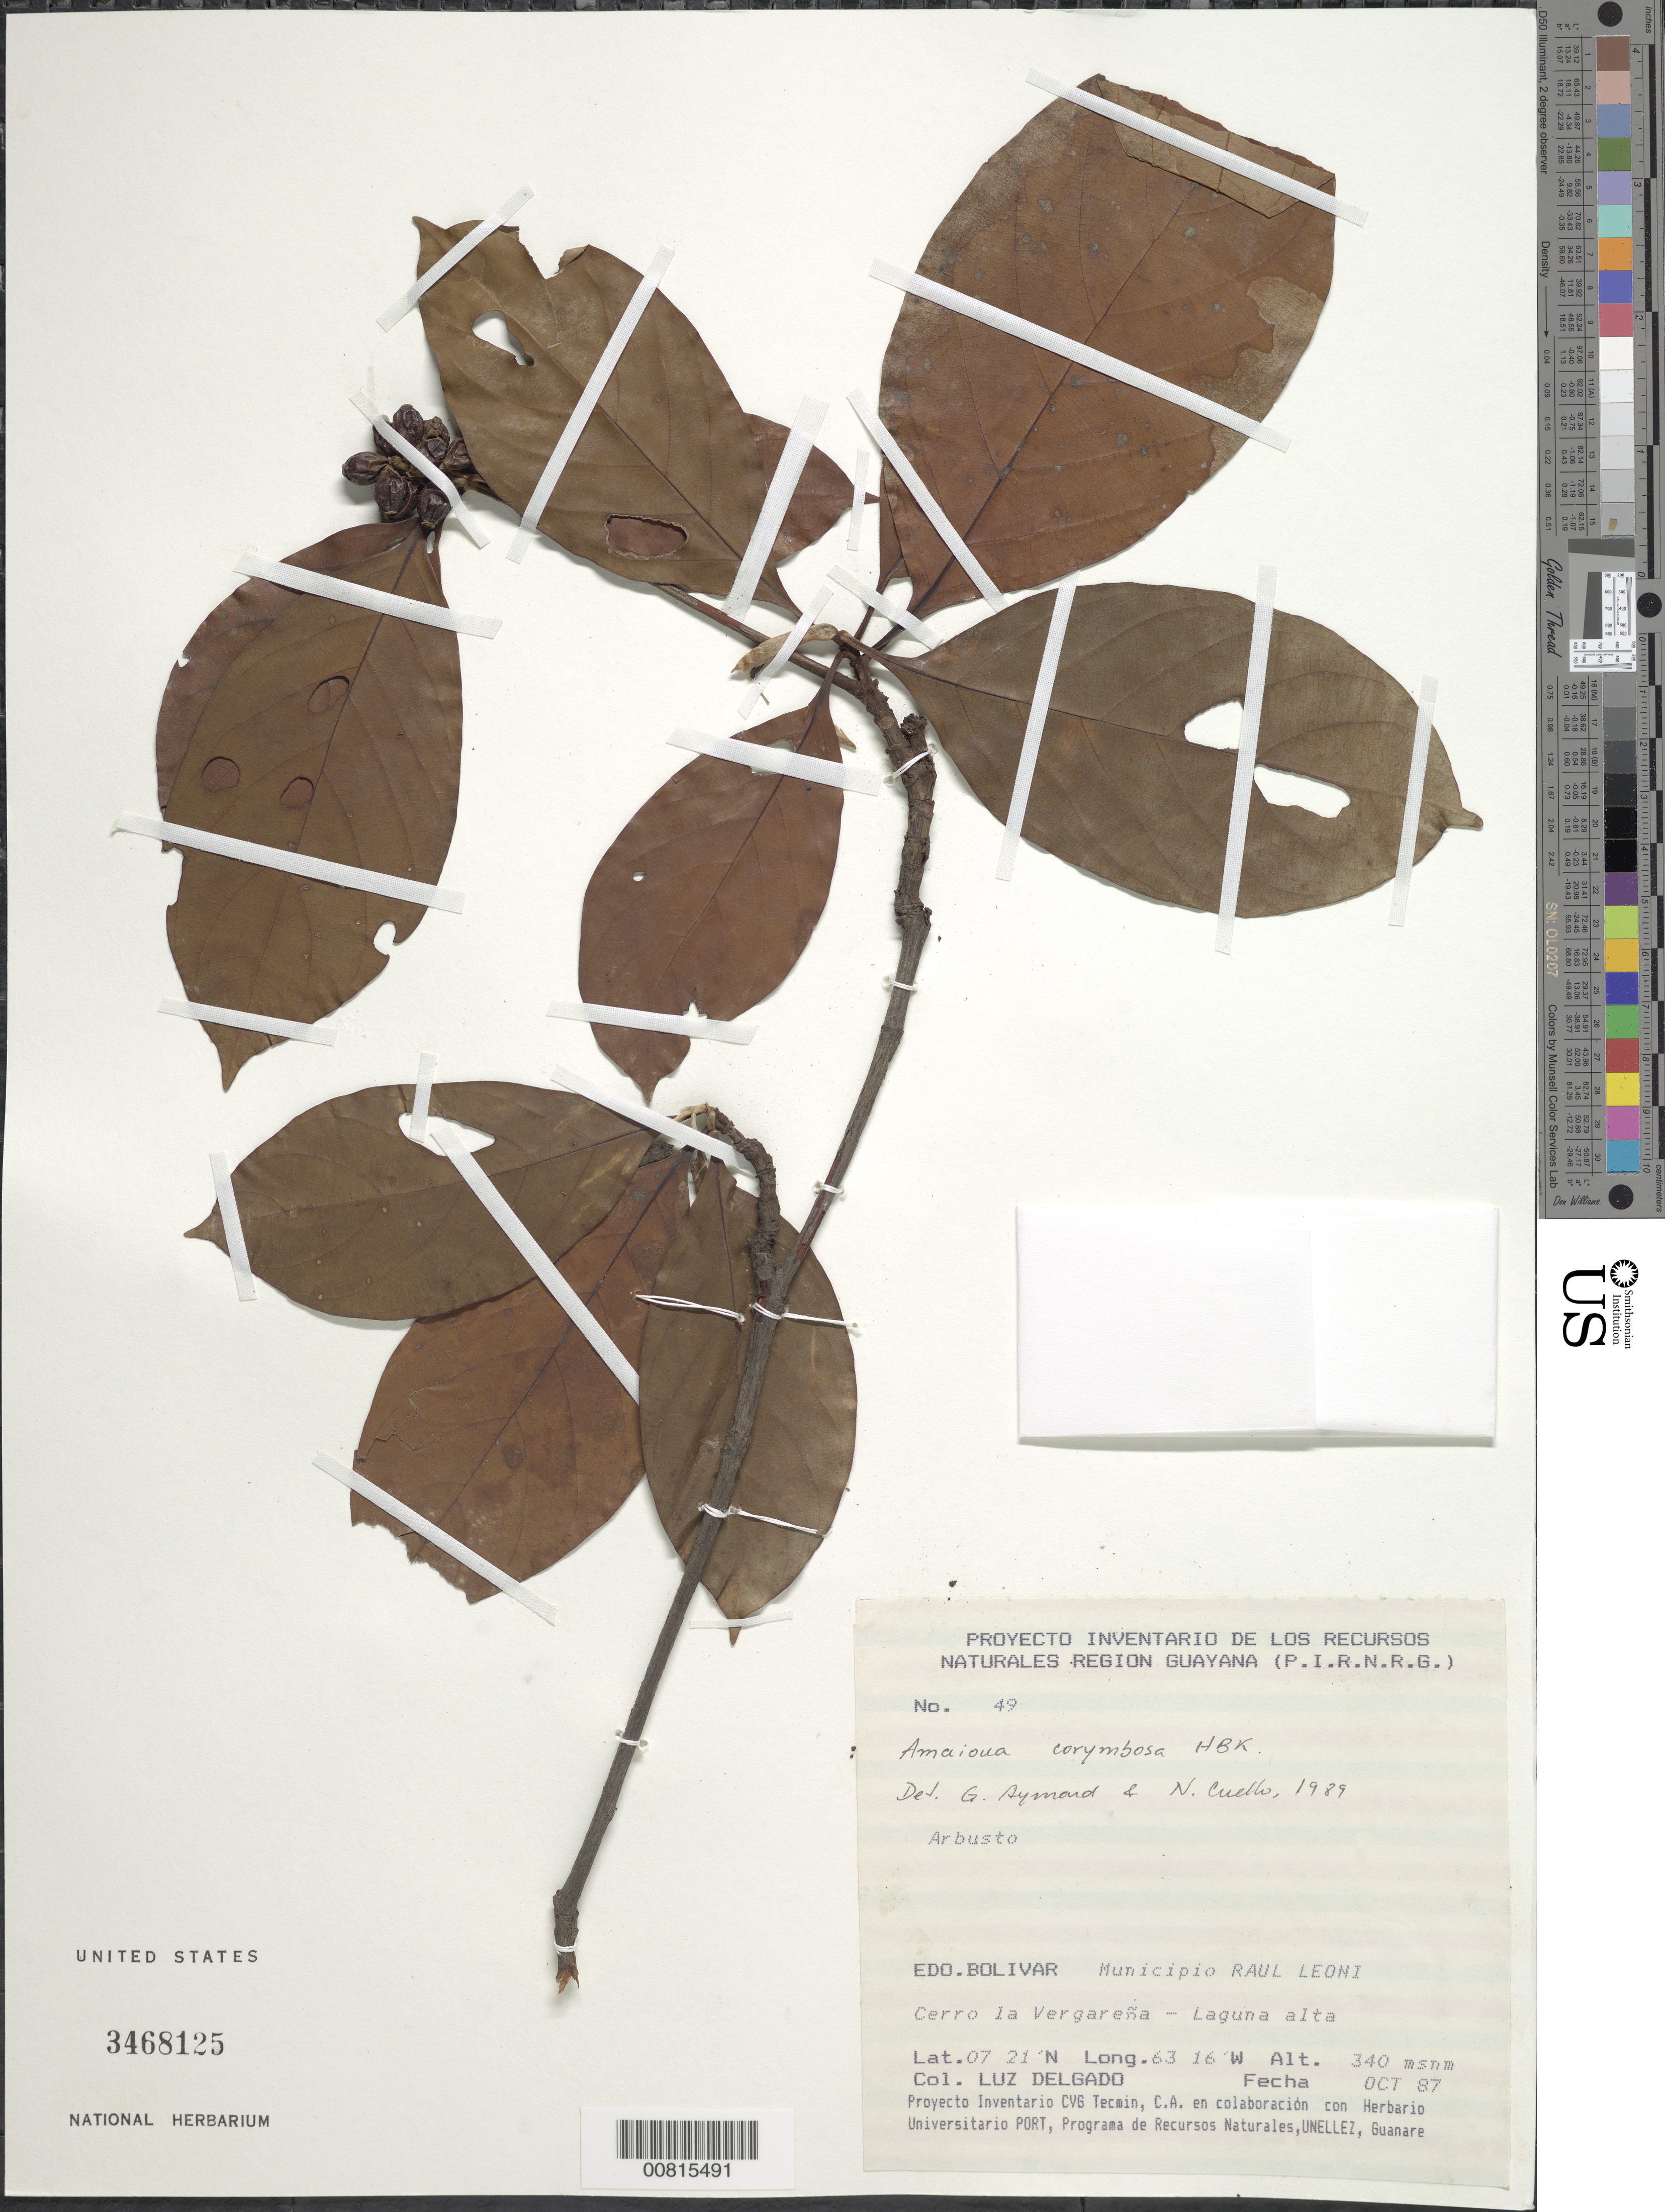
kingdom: Plantae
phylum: Tracheophyta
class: Magnoliopsida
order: Gentianales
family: Rubiaceae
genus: Amaioua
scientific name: Amaioua corymbosa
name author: Kunth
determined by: Aymard C., G. A.; Cuello, Nidia L.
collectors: L. Delgado V.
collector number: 49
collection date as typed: Oct-87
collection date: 1987-10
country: Venezuela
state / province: Bolívar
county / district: Angostura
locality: Mun. Raúl Leoni [=Angostura], Cerro la Vergareña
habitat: Laguna alta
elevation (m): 340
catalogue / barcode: US 3468125